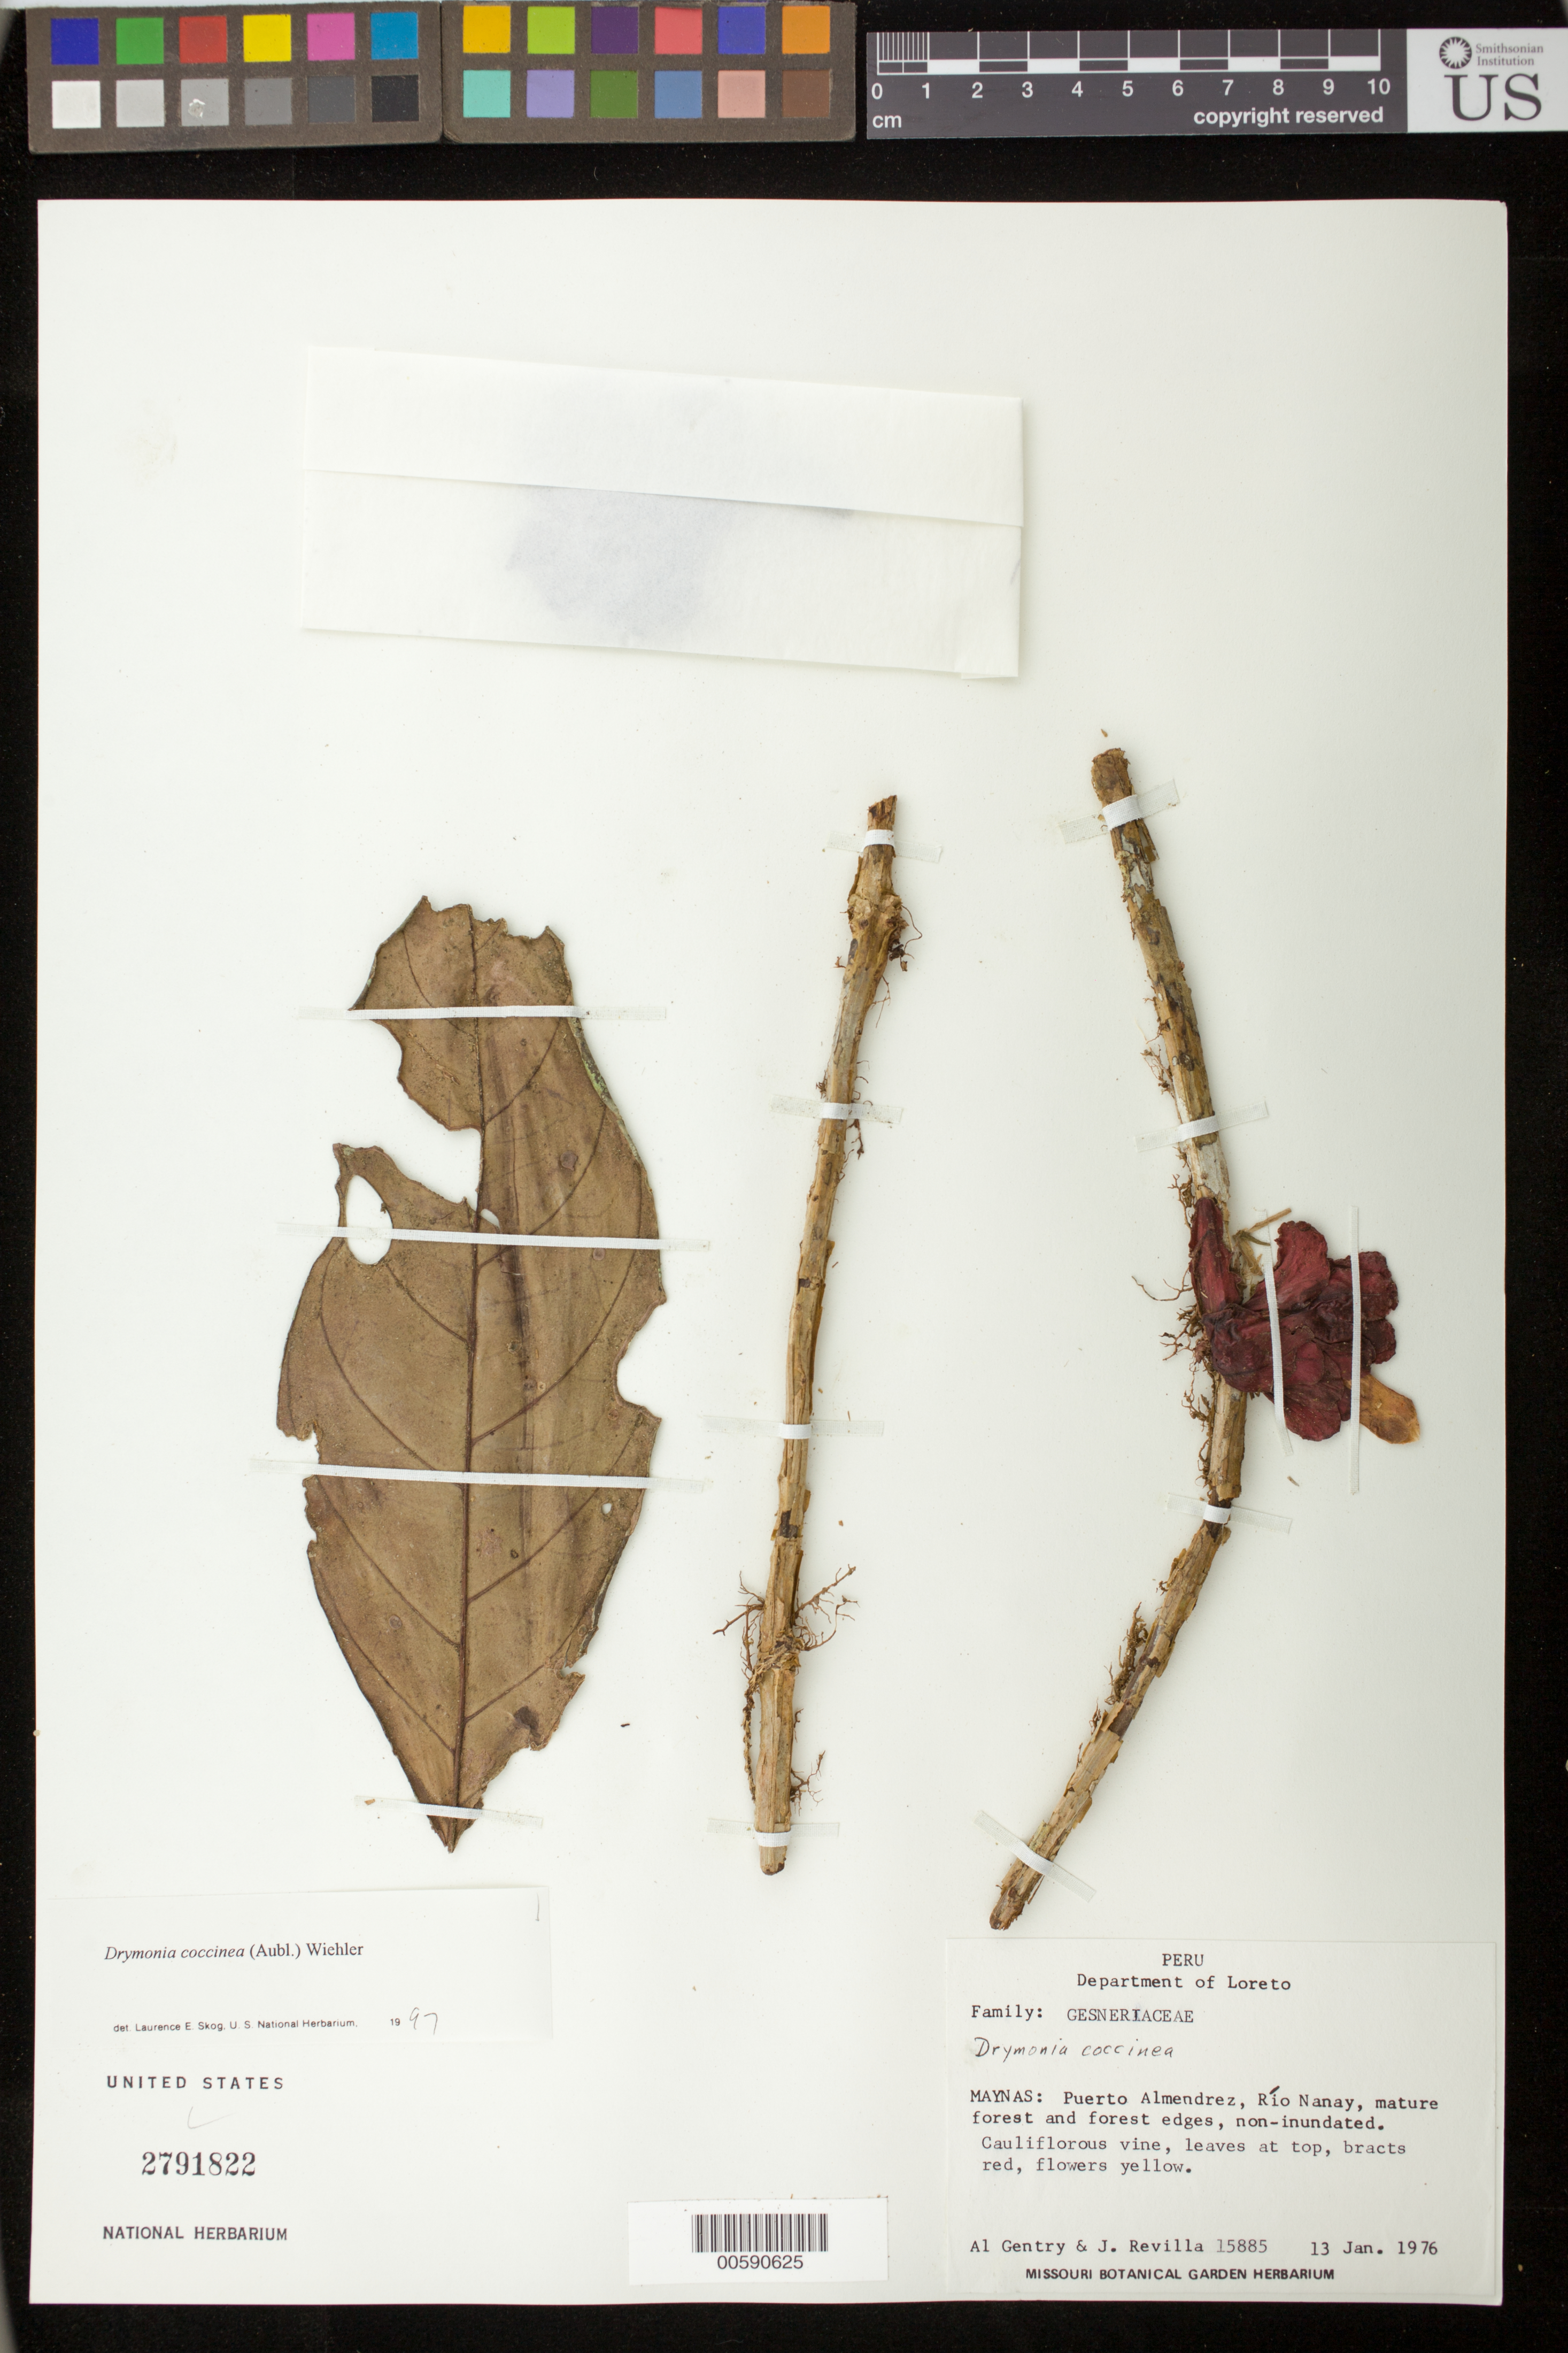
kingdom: Plantae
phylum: Tracheophyta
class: Magnoliopsida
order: Lamiales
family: Gesneriaceae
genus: Drymonia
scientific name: Drymonia coccinea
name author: (Aubl.) Wiehler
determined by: Skog, Laurence E.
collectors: A. H. Gentry & J. Revilla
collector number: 15885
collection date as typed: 13 Jan 1976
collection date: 1976-01-13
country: Peru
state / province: Loreto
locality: Maynas; Puerto Almendrez, Río Nanay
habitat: Mature forest and forest edges, non-inundated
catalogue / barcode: US 2791822